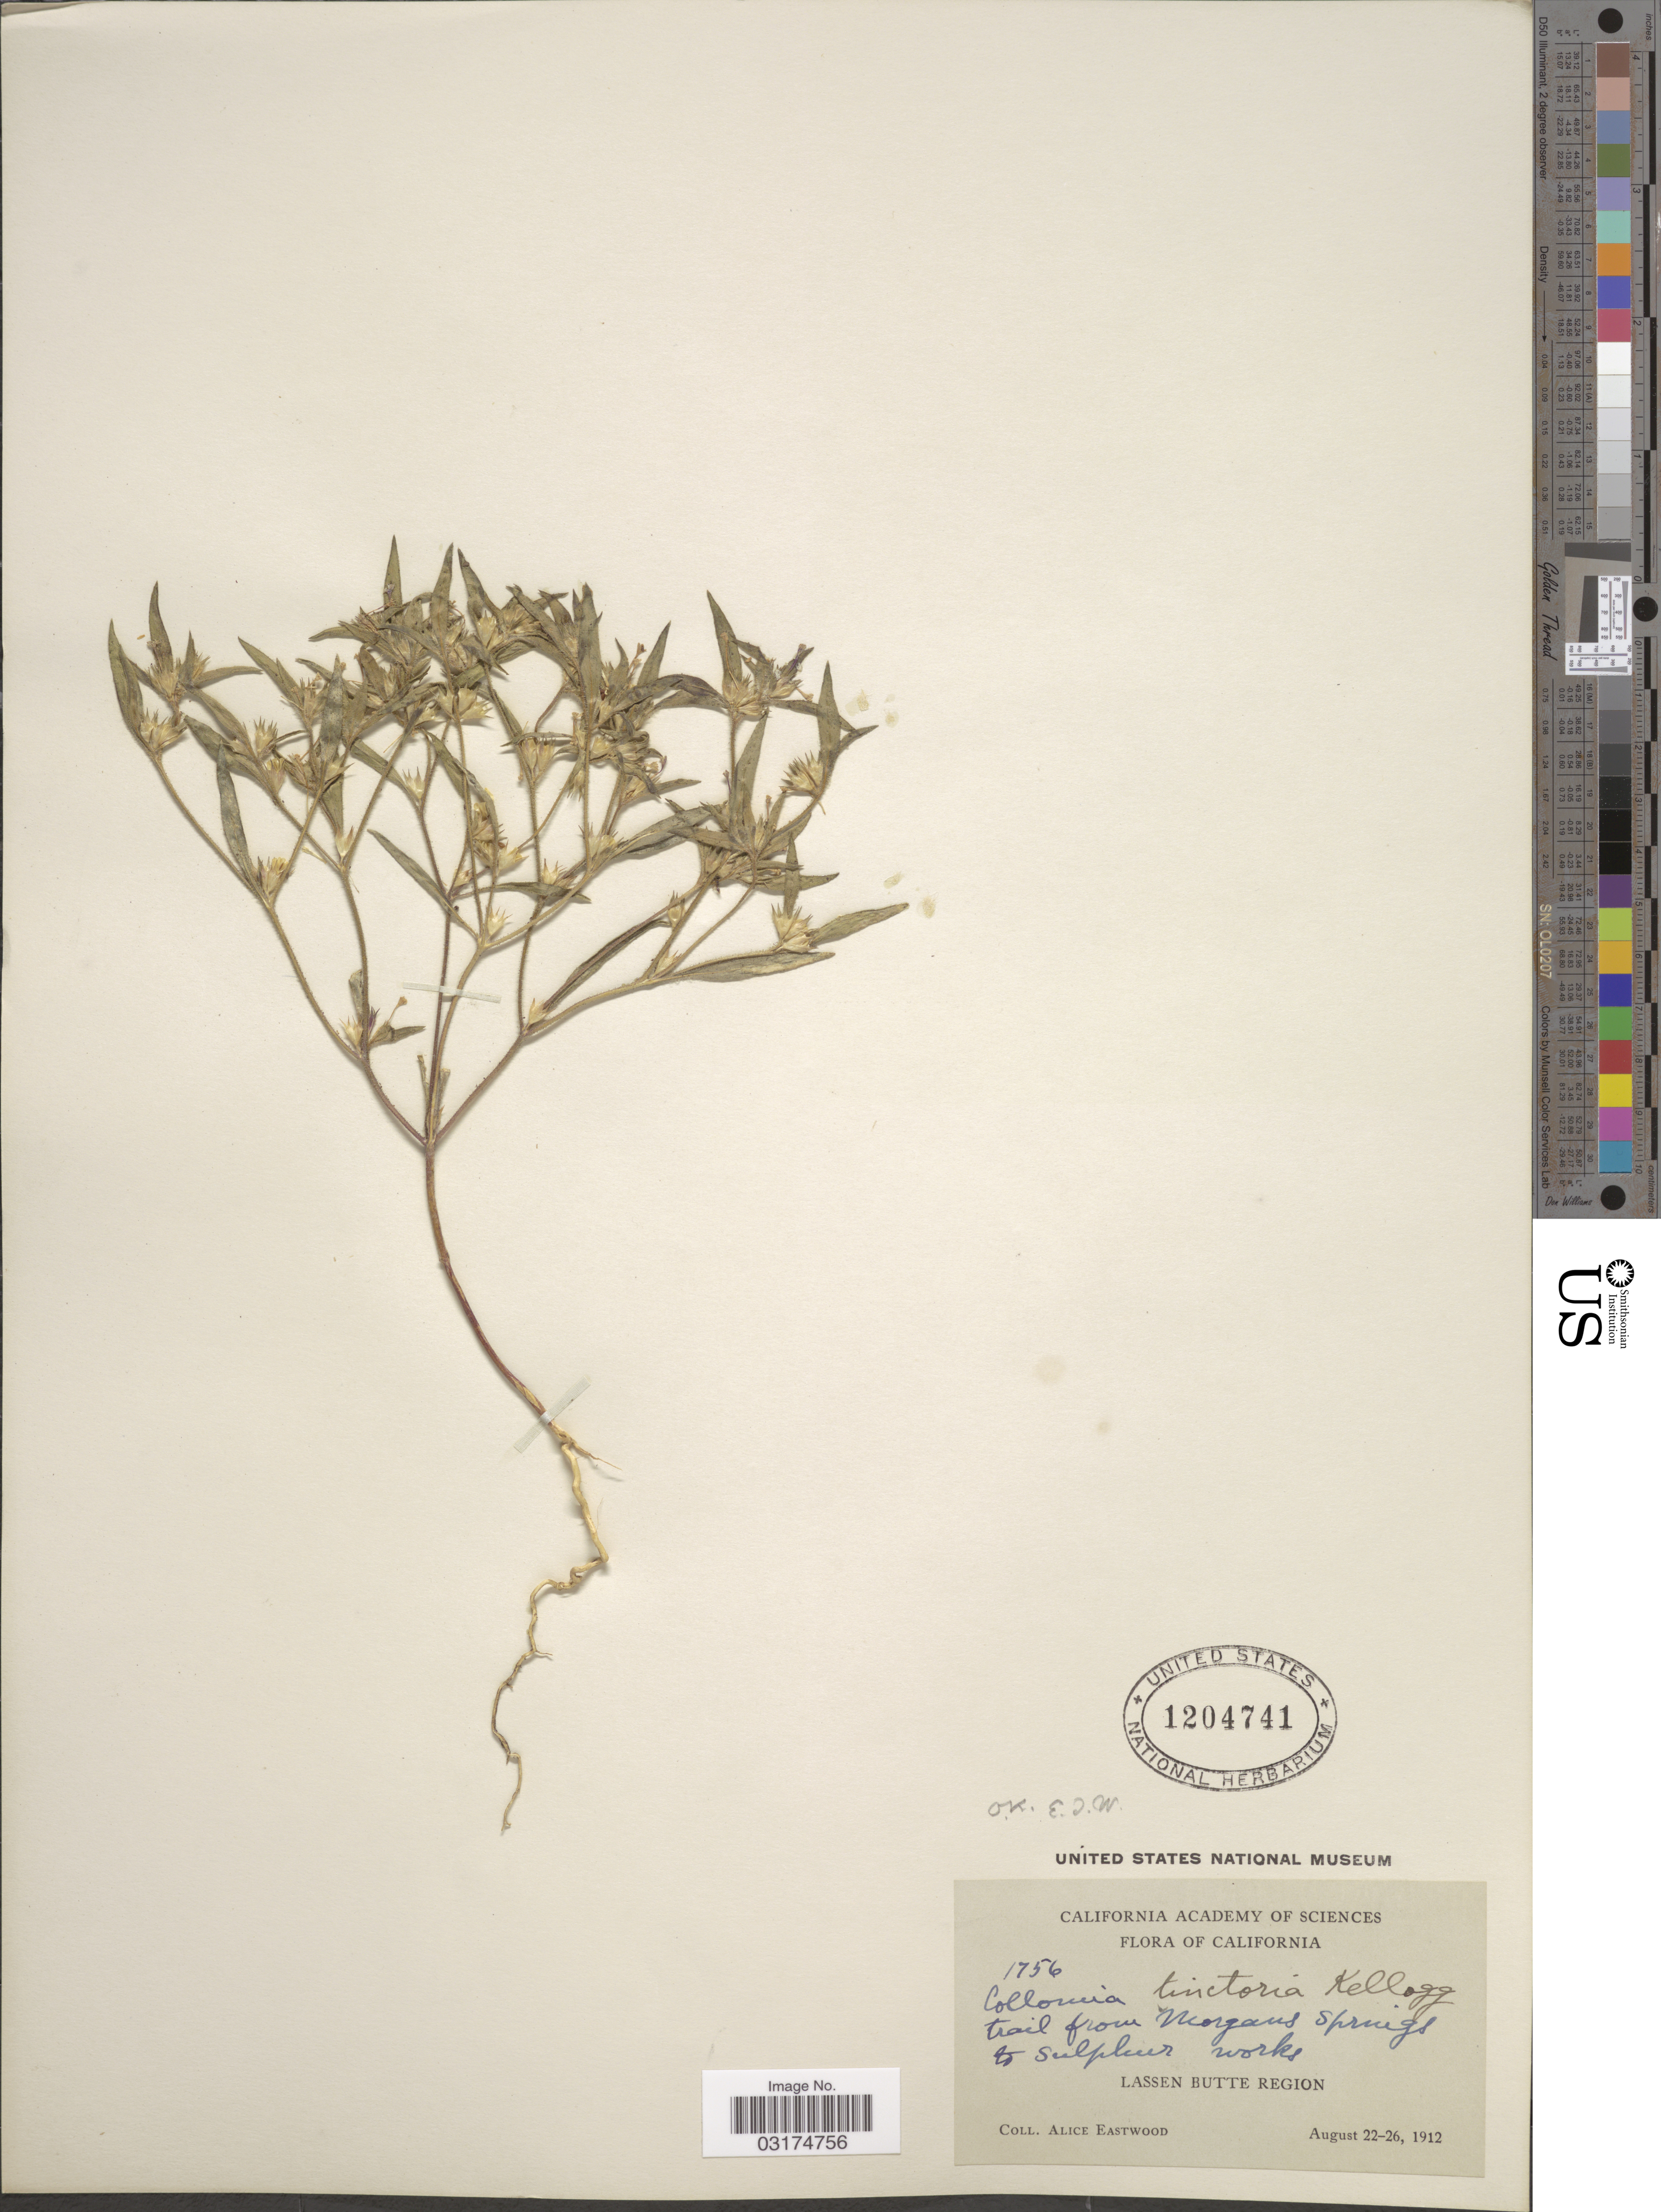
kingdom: Plantae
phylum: Tracheophyta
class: Magnoliopsida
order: Ericales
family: Polemoniaceae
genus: Collomia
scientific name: Collomia tinctoria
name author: Kellogg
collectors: A. Eastwood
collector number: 1756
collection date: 1912-08-22/1912-08-26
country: United States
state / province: California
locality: Trail from Morgans Springs & Sulphur works. Lassen Butte Region.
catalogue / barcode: US 1204741